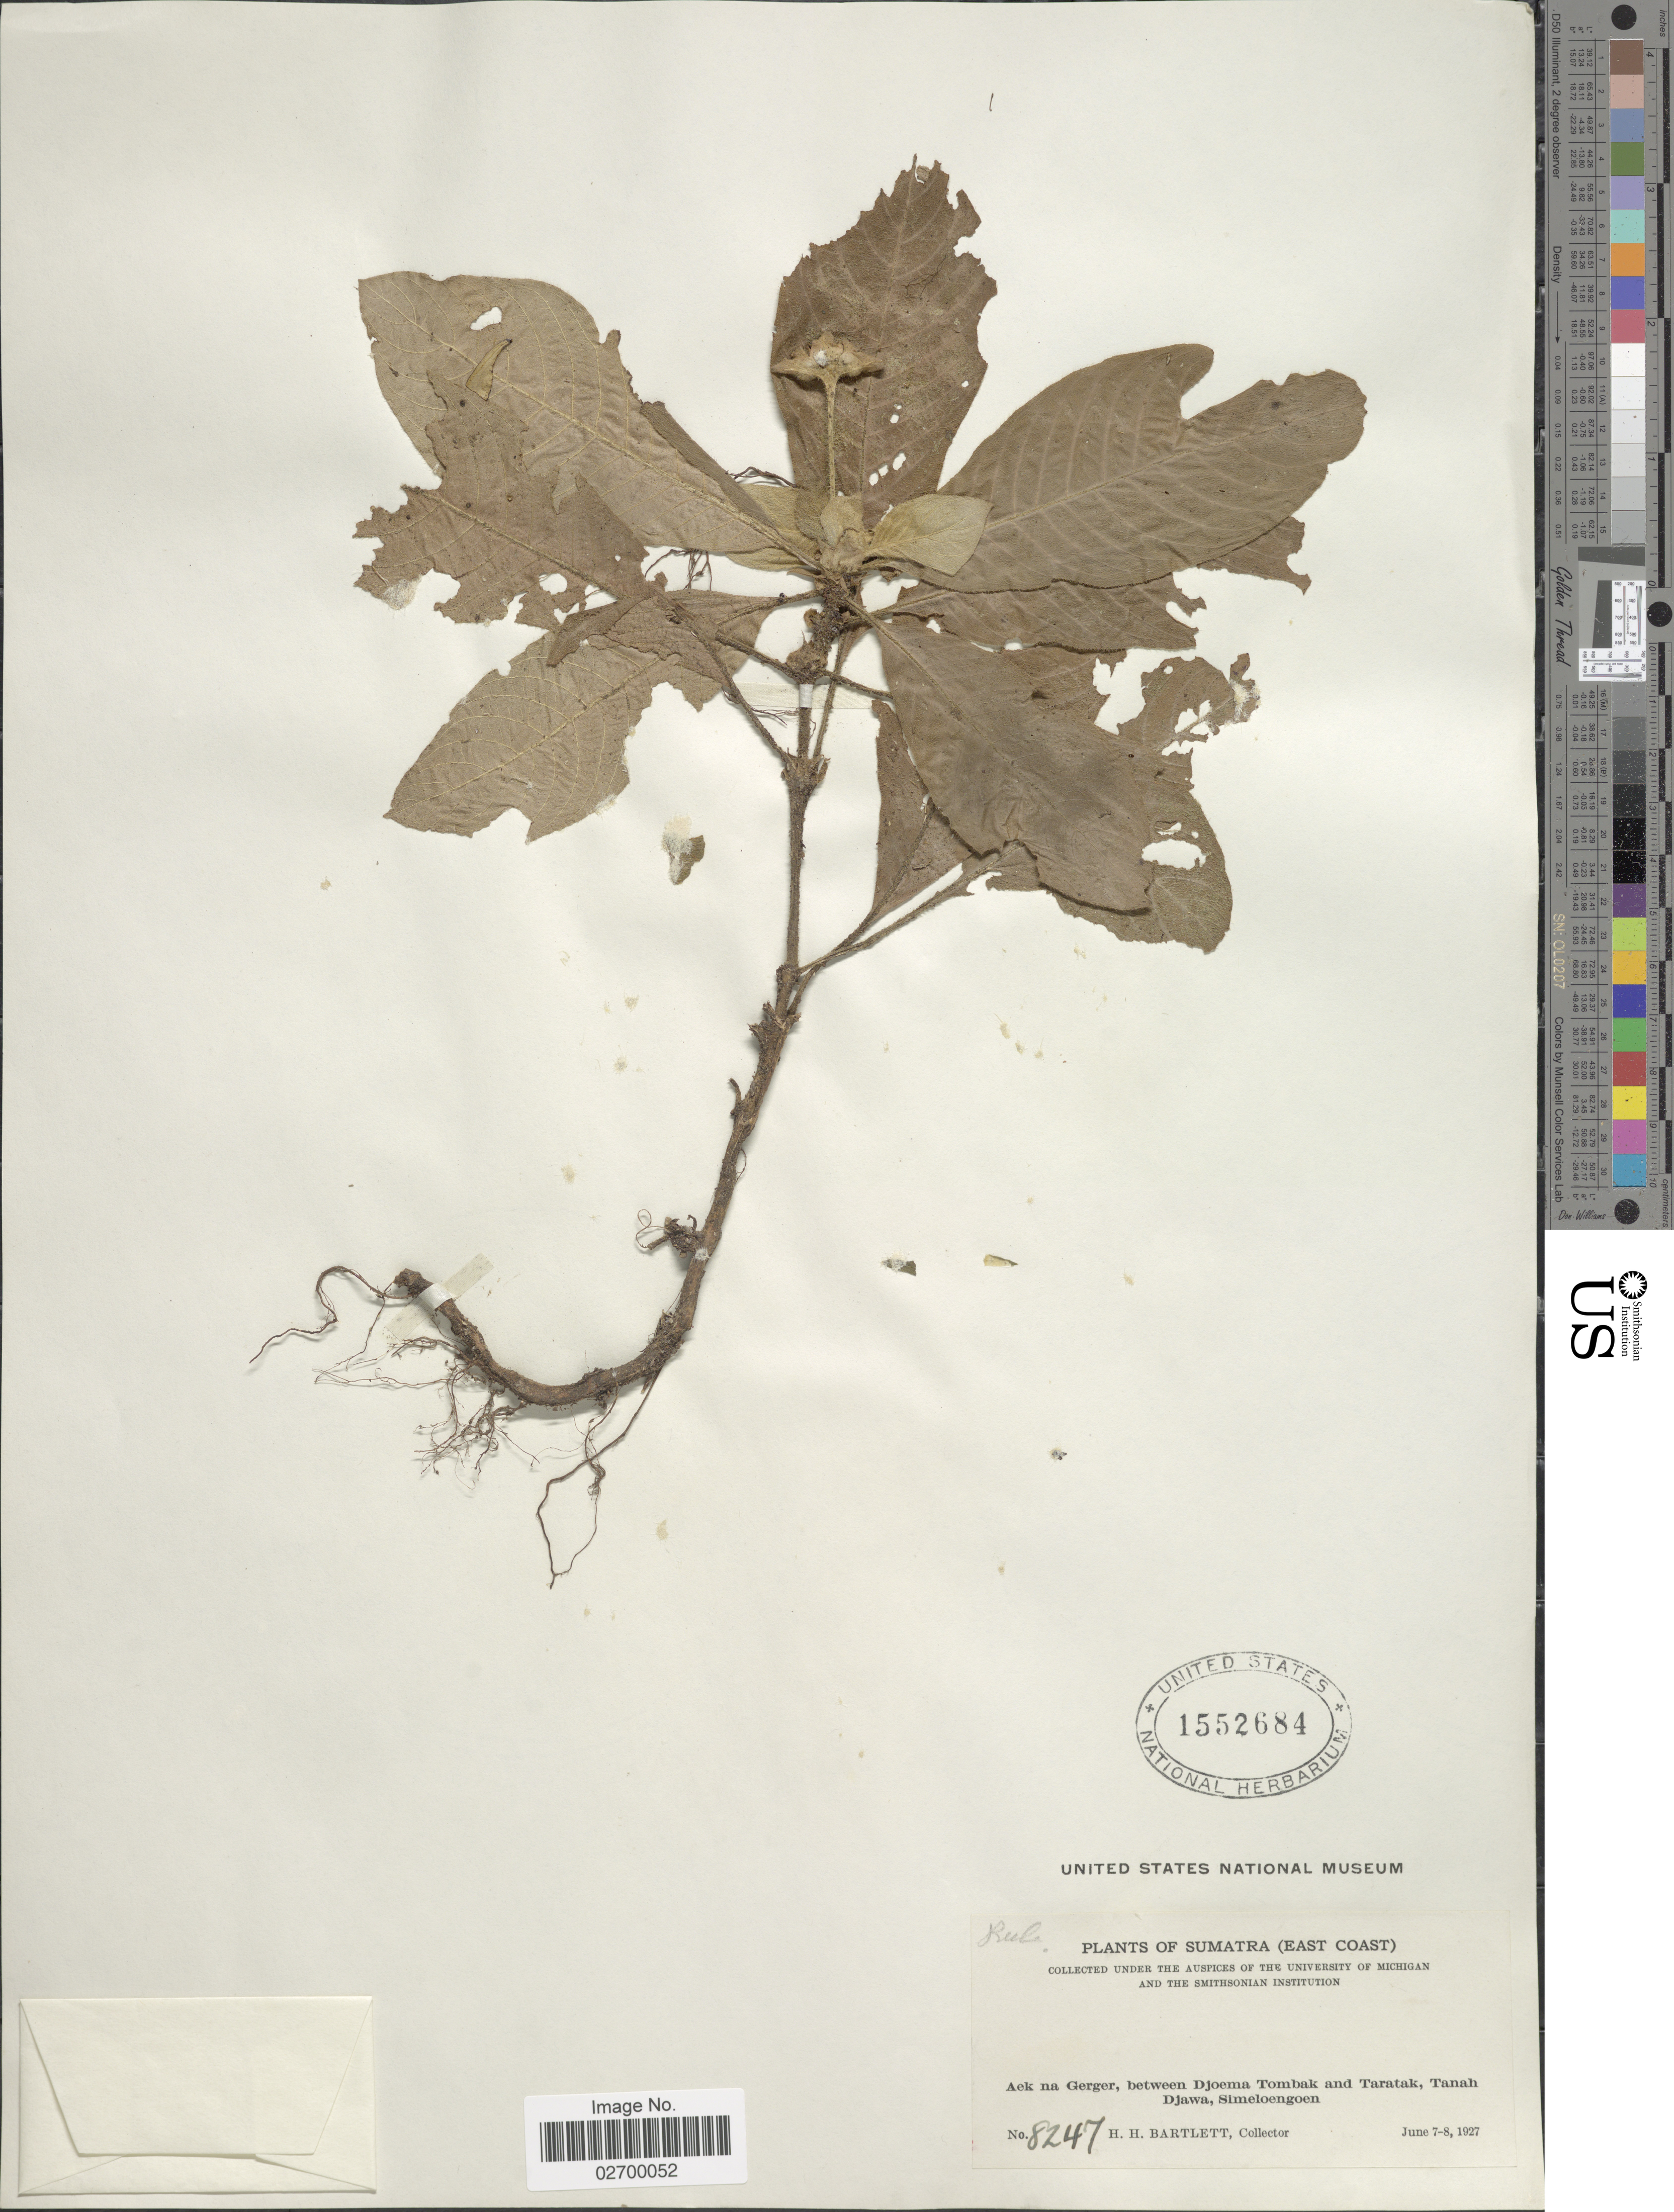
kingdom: Plantae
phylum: Tracheophyta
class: Magnoliopsida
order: Gentianales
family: Rubiaceae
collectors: H. H. Bartlett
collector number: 8247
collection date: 1927-06-07/1927-06-08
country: Indonesia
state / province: Sumatra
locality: East Coast. Aek Na Gerger, between Djoema Tombak and Taratak, Tanah Djawa, Simeloengoen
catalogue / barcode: US 1552684